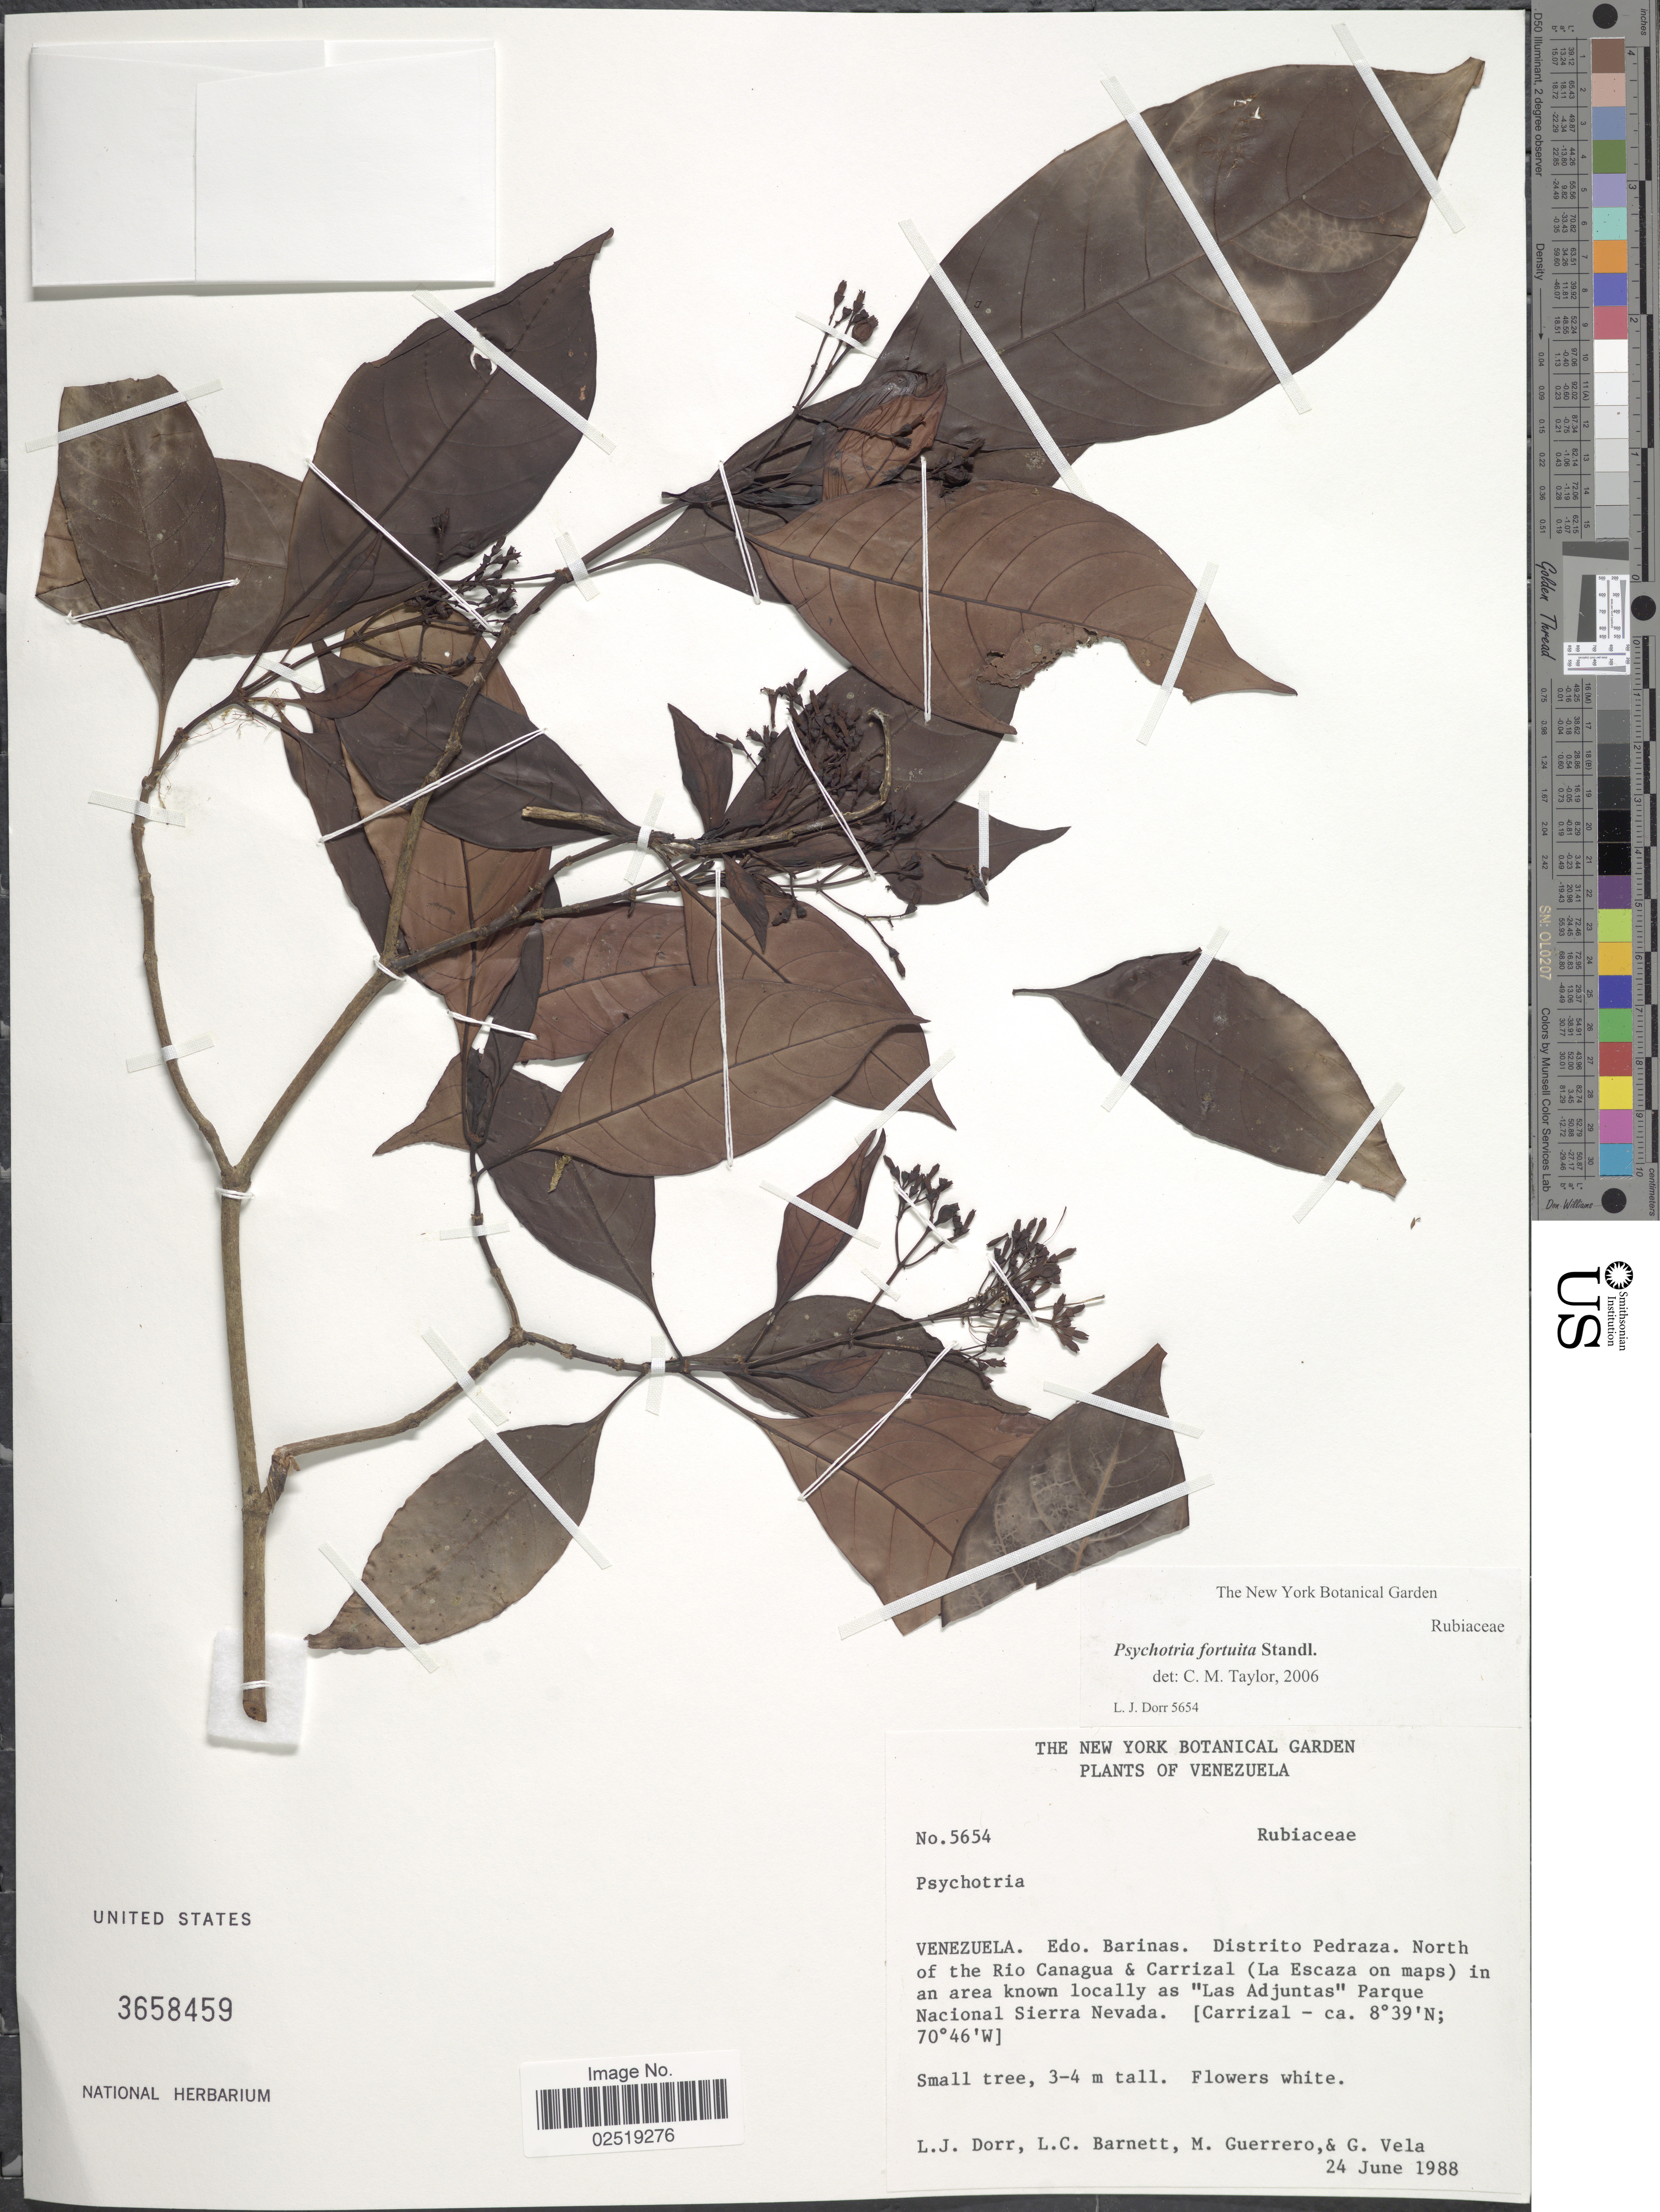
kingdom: Plantae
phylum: Tracheophyta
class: Magnoliopsida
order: Gentianales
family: Rubiaceae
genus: Psychotria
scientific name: Psychotria fortuita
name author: Standl.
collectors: L. J. Dorr, L. C. Barnett, M. Guerrero & G. Vela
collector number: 5654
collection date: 1988-06-24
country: Venezuela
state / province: Barinas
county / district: Pedraza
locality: N of Rio Canagua & Carrizal (La Escaza on maps) in an area known locally as "Las Adjuntas" Parque Nacional Sierra Nevada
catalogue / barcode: US 3658459